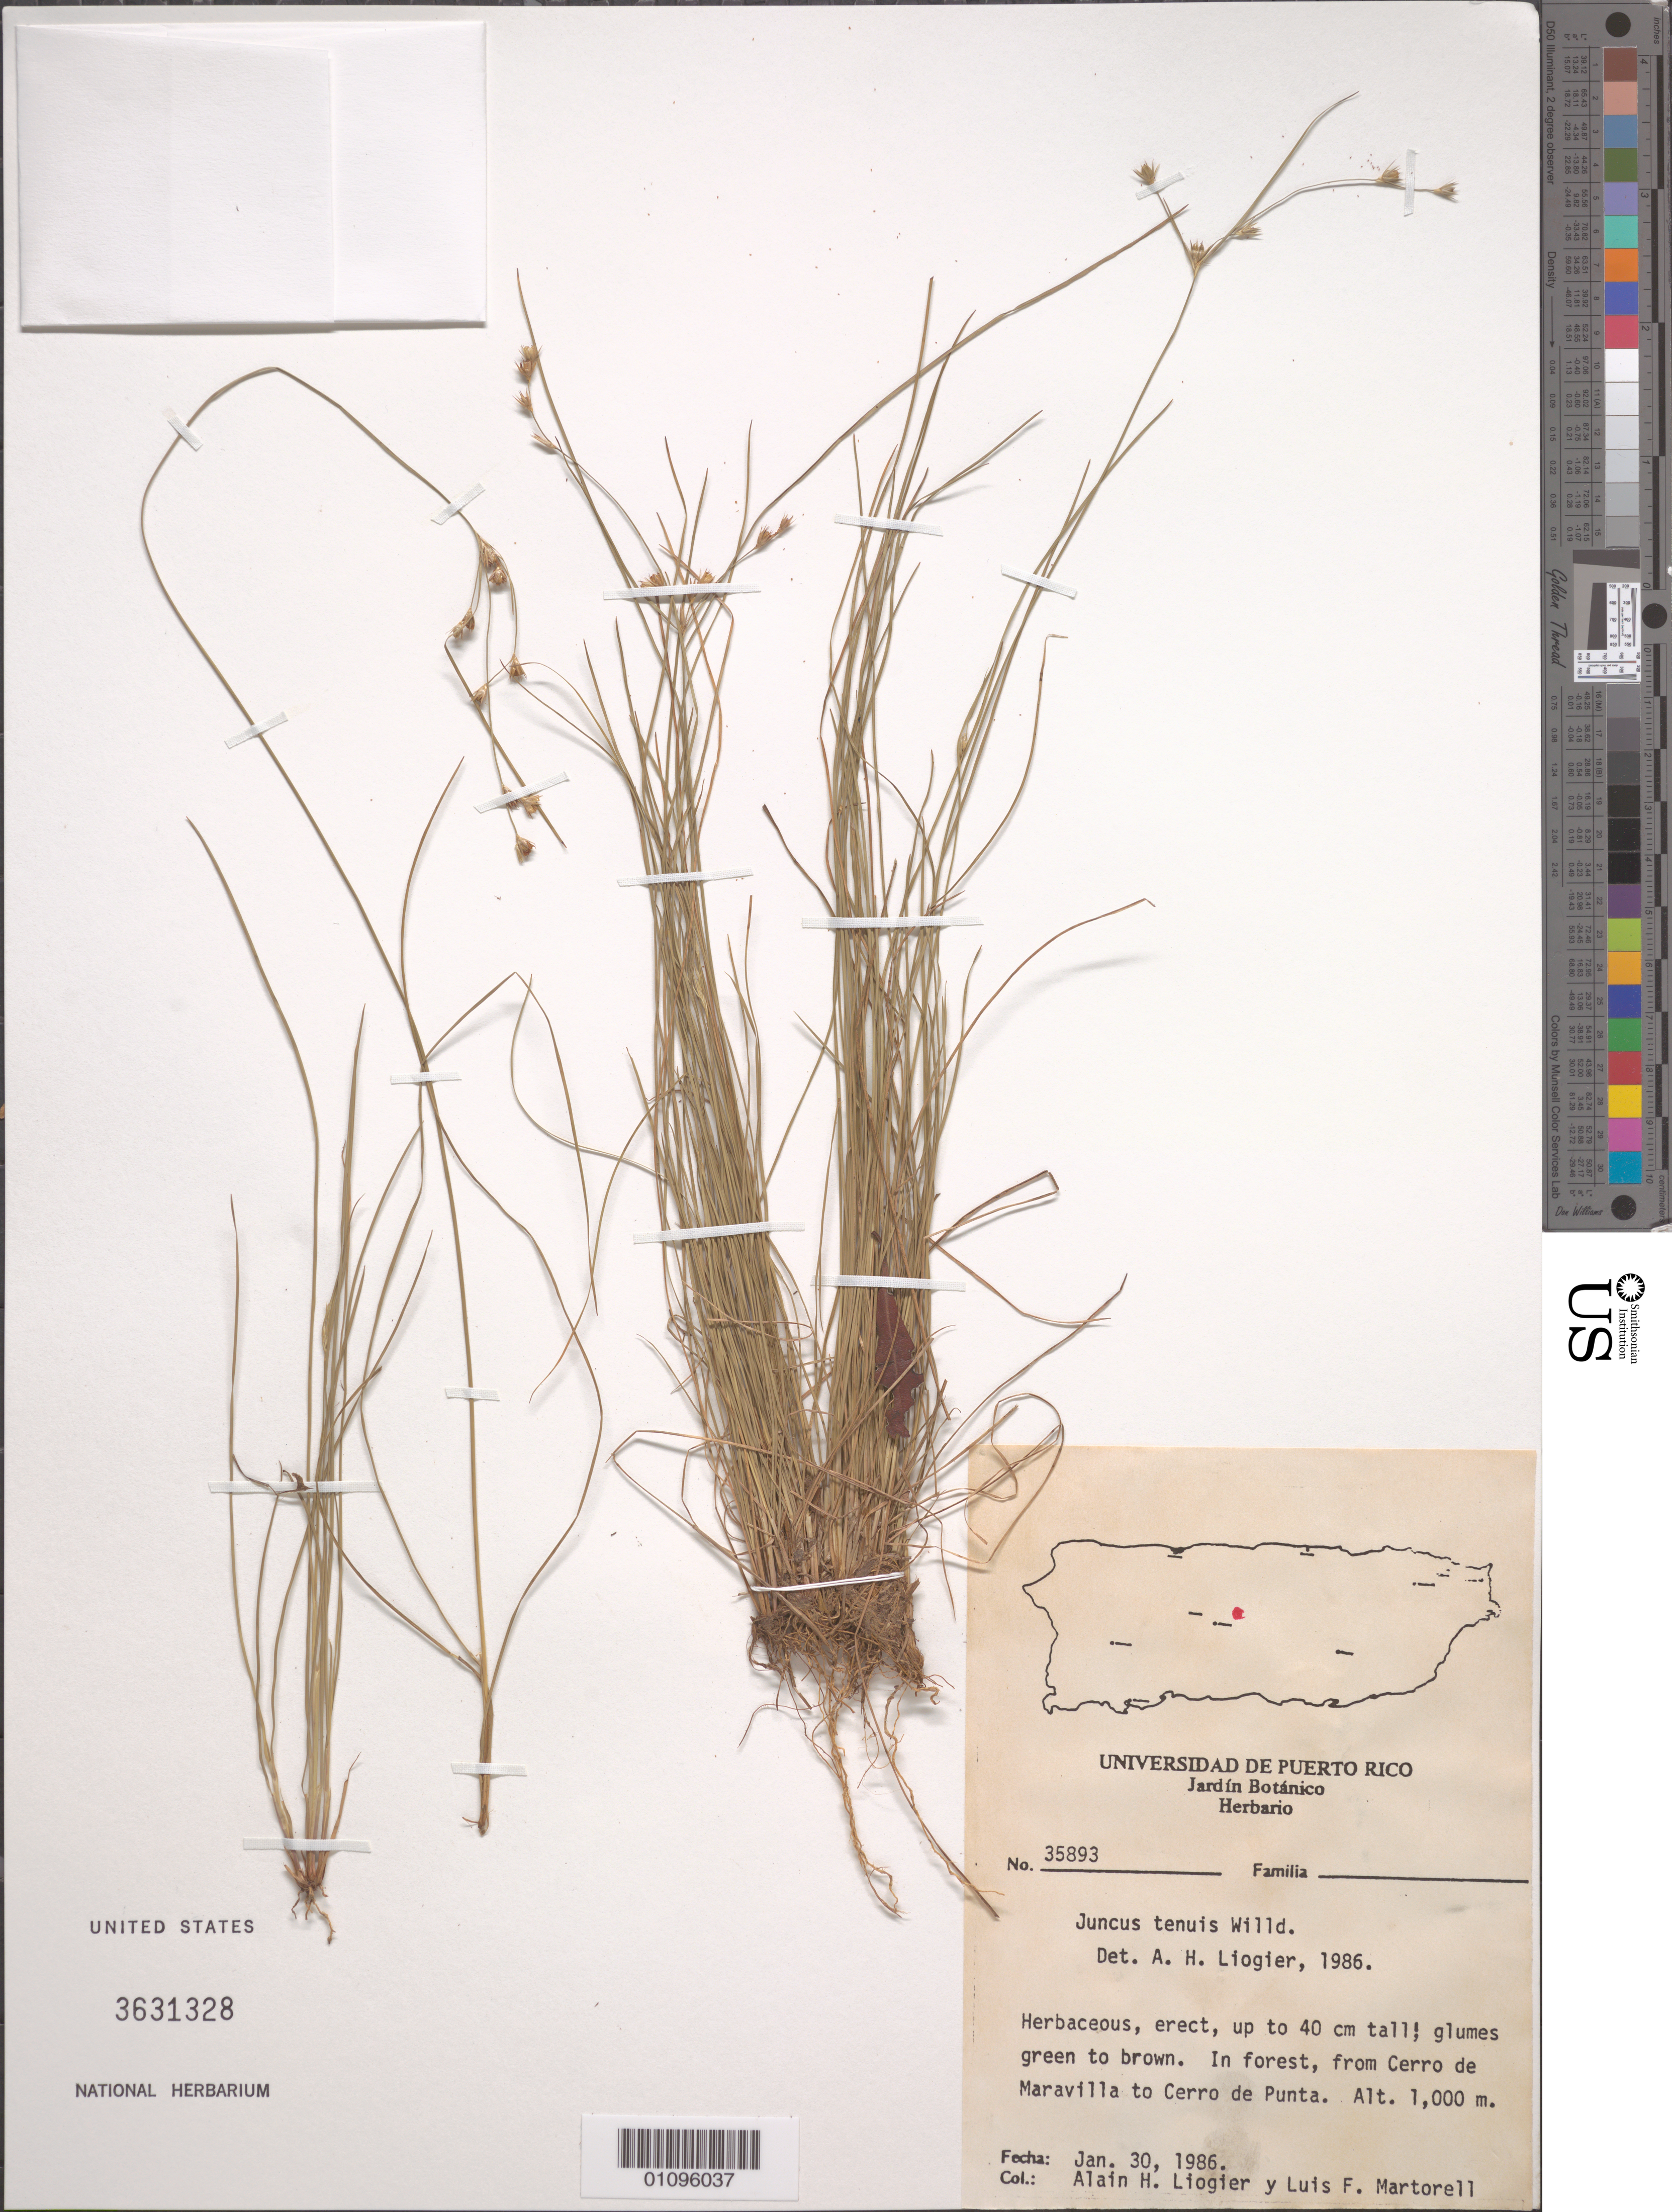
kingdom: Plantae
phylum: Tracheophyta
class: Liliopsida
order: Poales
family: Juncaceae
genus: Juncus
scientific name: Juncus tenuis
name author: Willd.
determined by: Liogier, Alain H.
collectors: A. H. Liogier & L. Martorell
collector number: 35893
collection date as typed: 30 Jan 1986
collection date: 1986-01-30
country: Puerto Rico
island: Puerto Rico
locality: Cerro de Maravilla to Cerro de Punta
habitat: In forest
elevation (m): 1000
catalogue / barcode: US 3631328